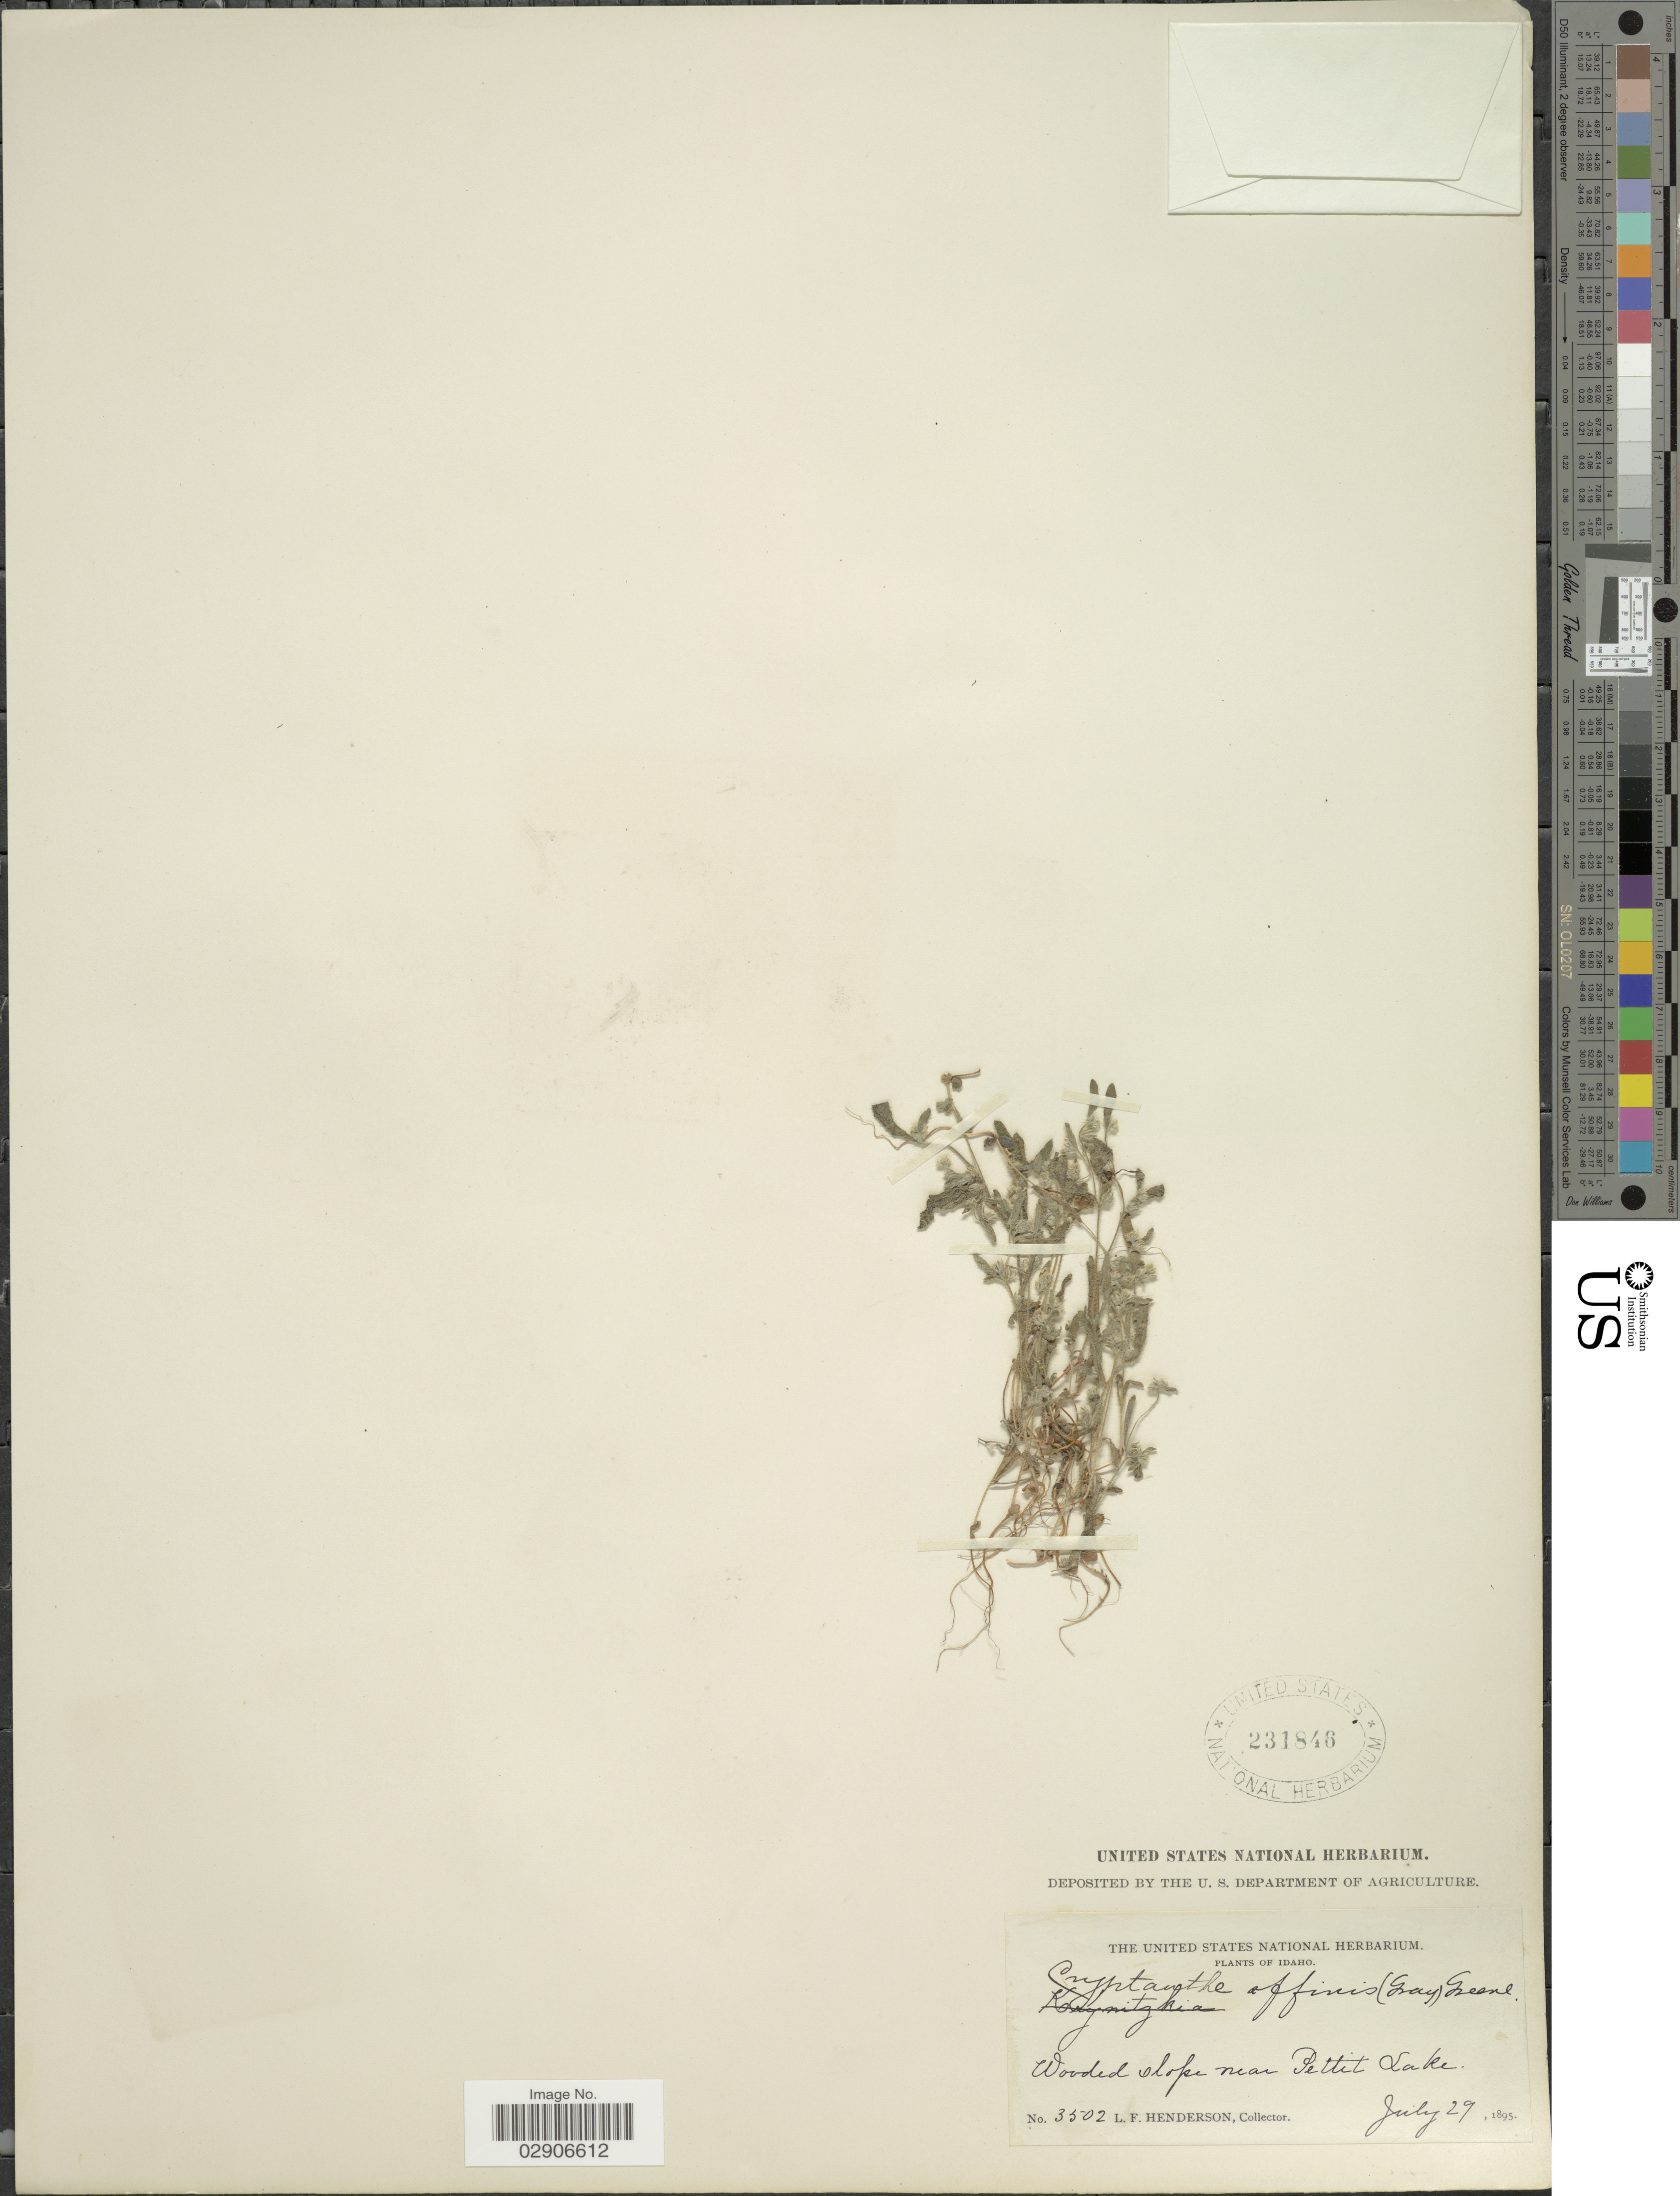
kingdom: Plantae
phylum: Tracheophyta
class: Magnoliopsida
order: Boraginales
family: Boraginaceae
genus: Cryptantha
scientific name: Cryptantha affinis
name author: (A. Gray) Greene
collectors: L. Henderson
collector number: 3502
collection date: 1895-07-29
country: United States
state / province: Idaho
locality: Wooded slope near Pettit Lake. Idaho.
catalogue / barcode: US 231846